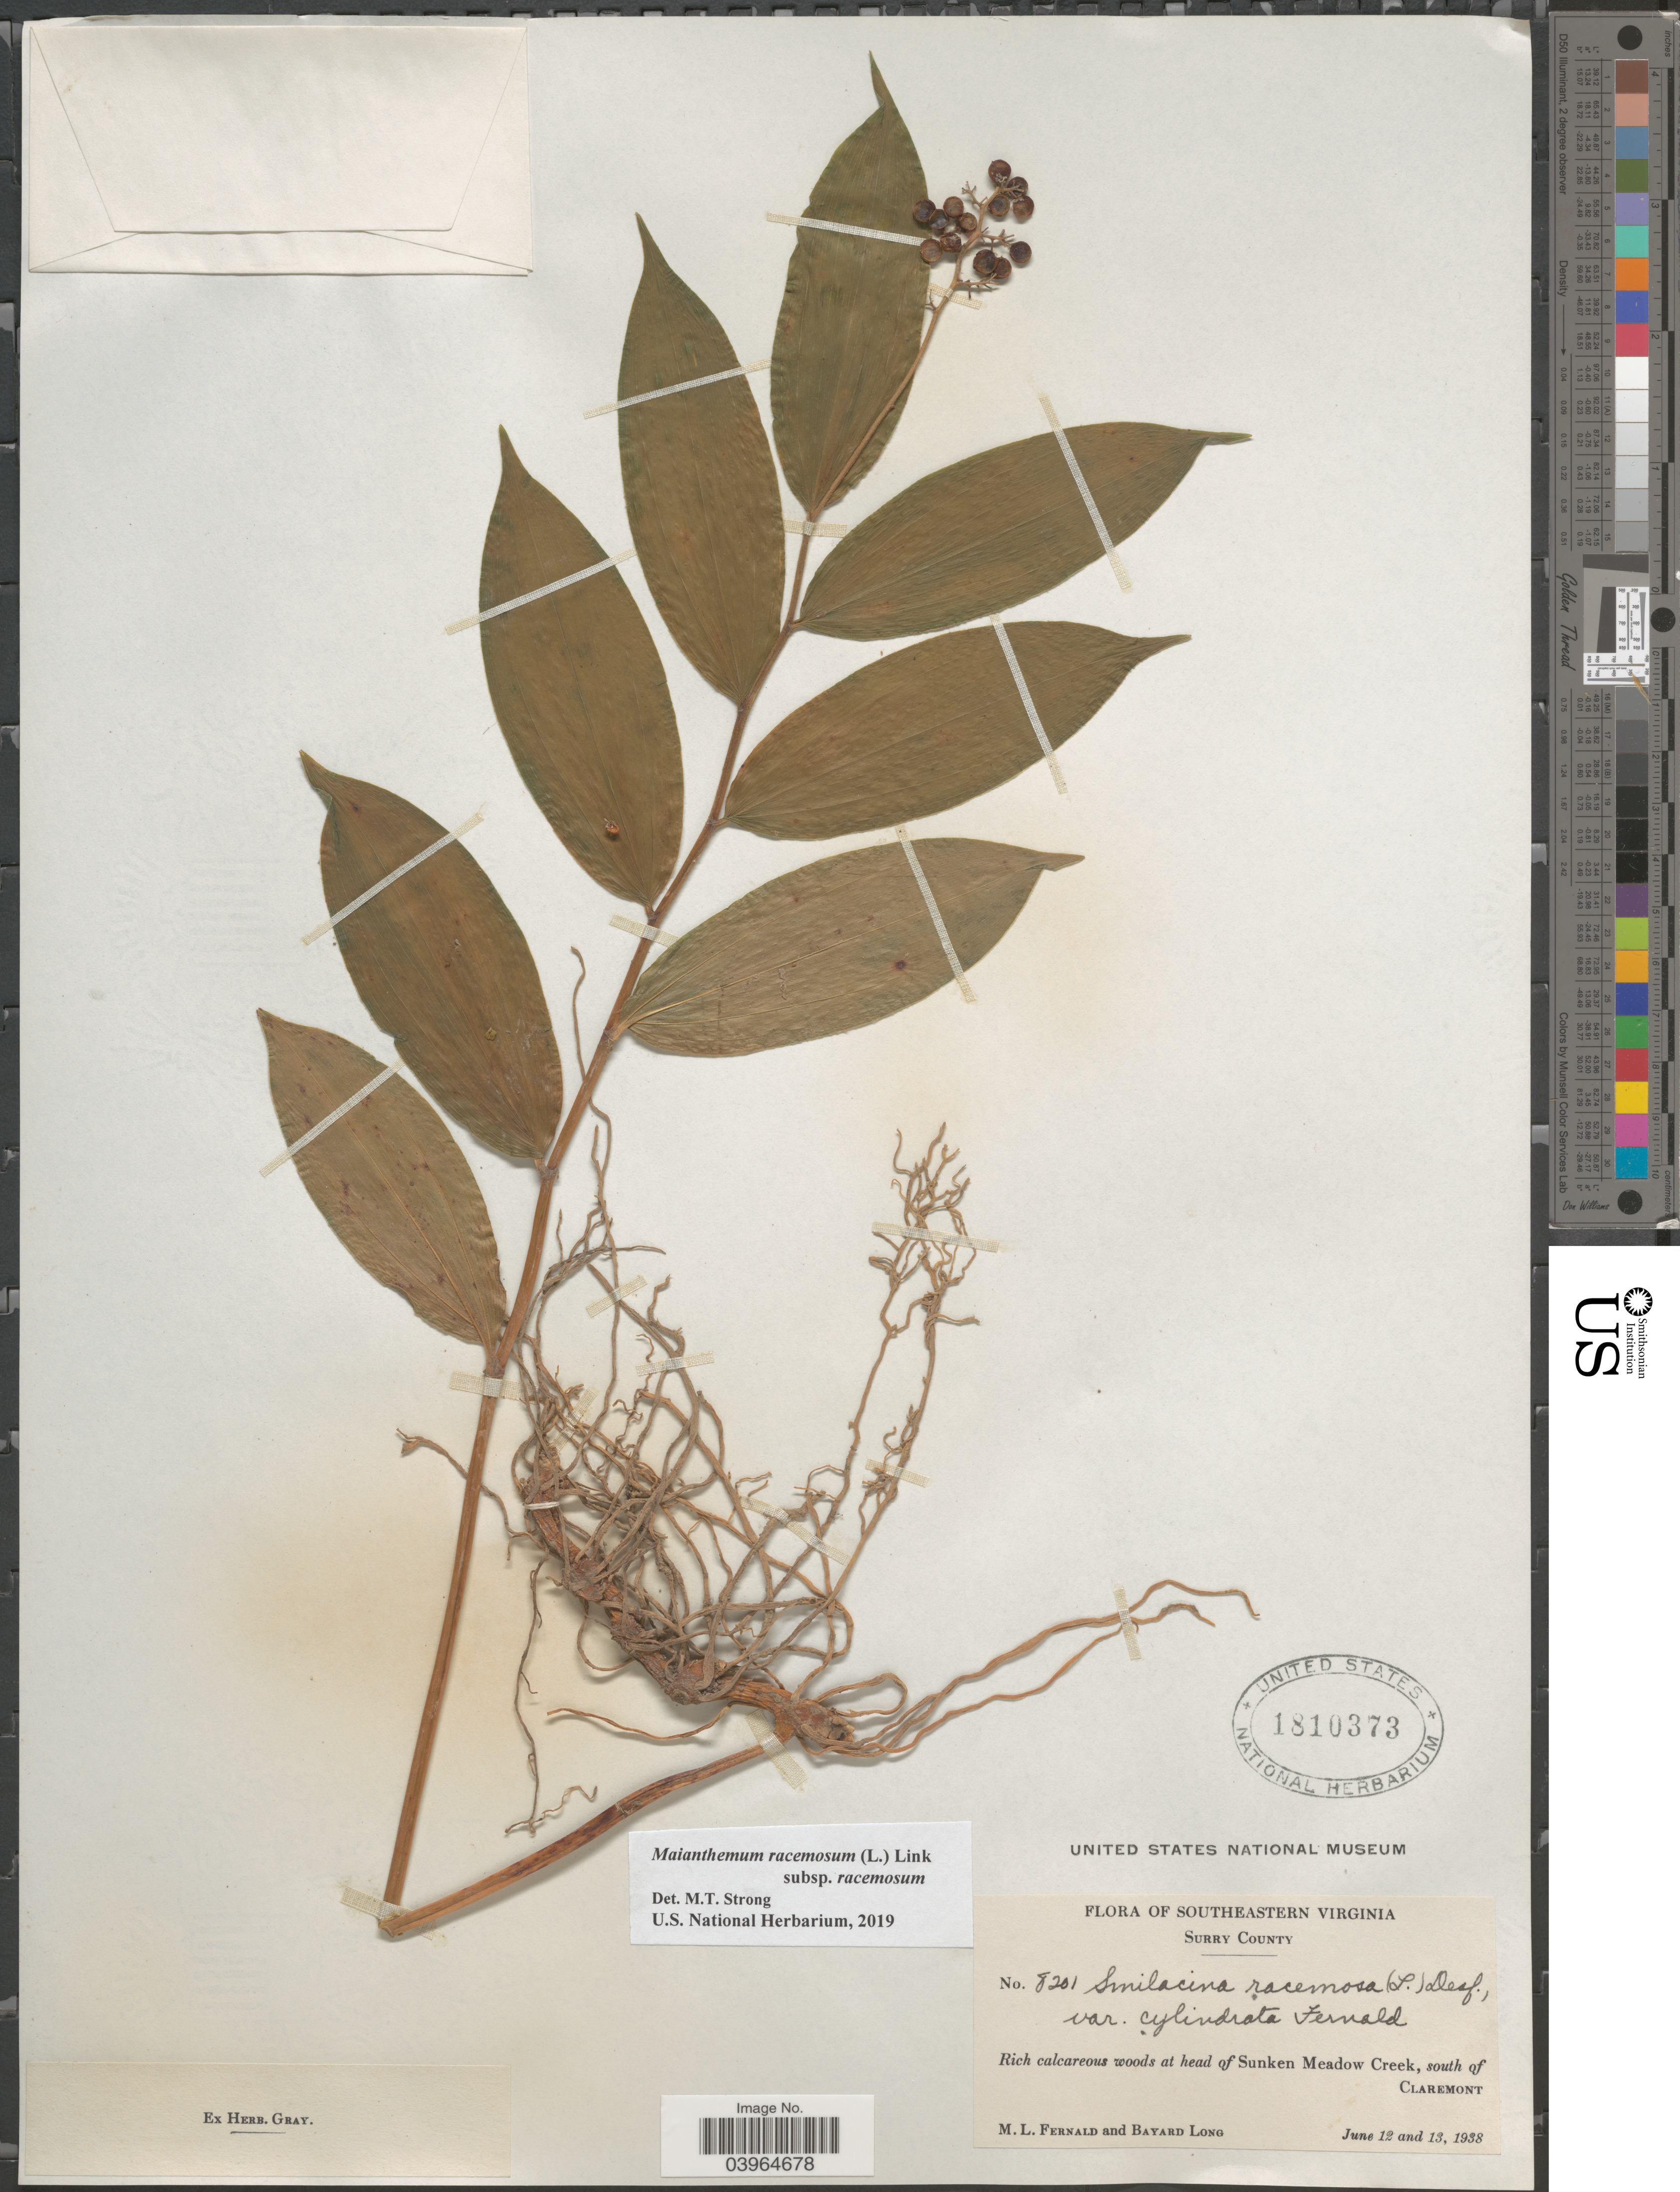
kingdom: Plantae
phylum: Tracheophyta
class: Liliopsida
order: Asparagales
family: Asparagaceae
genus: Maianthemum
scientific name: Maianthemum racemosum subsp. racemosum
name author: (L.) Link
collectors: M. L. Fernald & B. Long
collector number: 8201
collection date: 1938-06-12/1938-06-13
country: United States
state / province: Virginia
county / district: Surry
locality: Southeastern Virginia. Surry County. Rich calcareous woods at head of Sunken Meadow Creek, south of Claremont.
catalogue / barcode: US 1810373